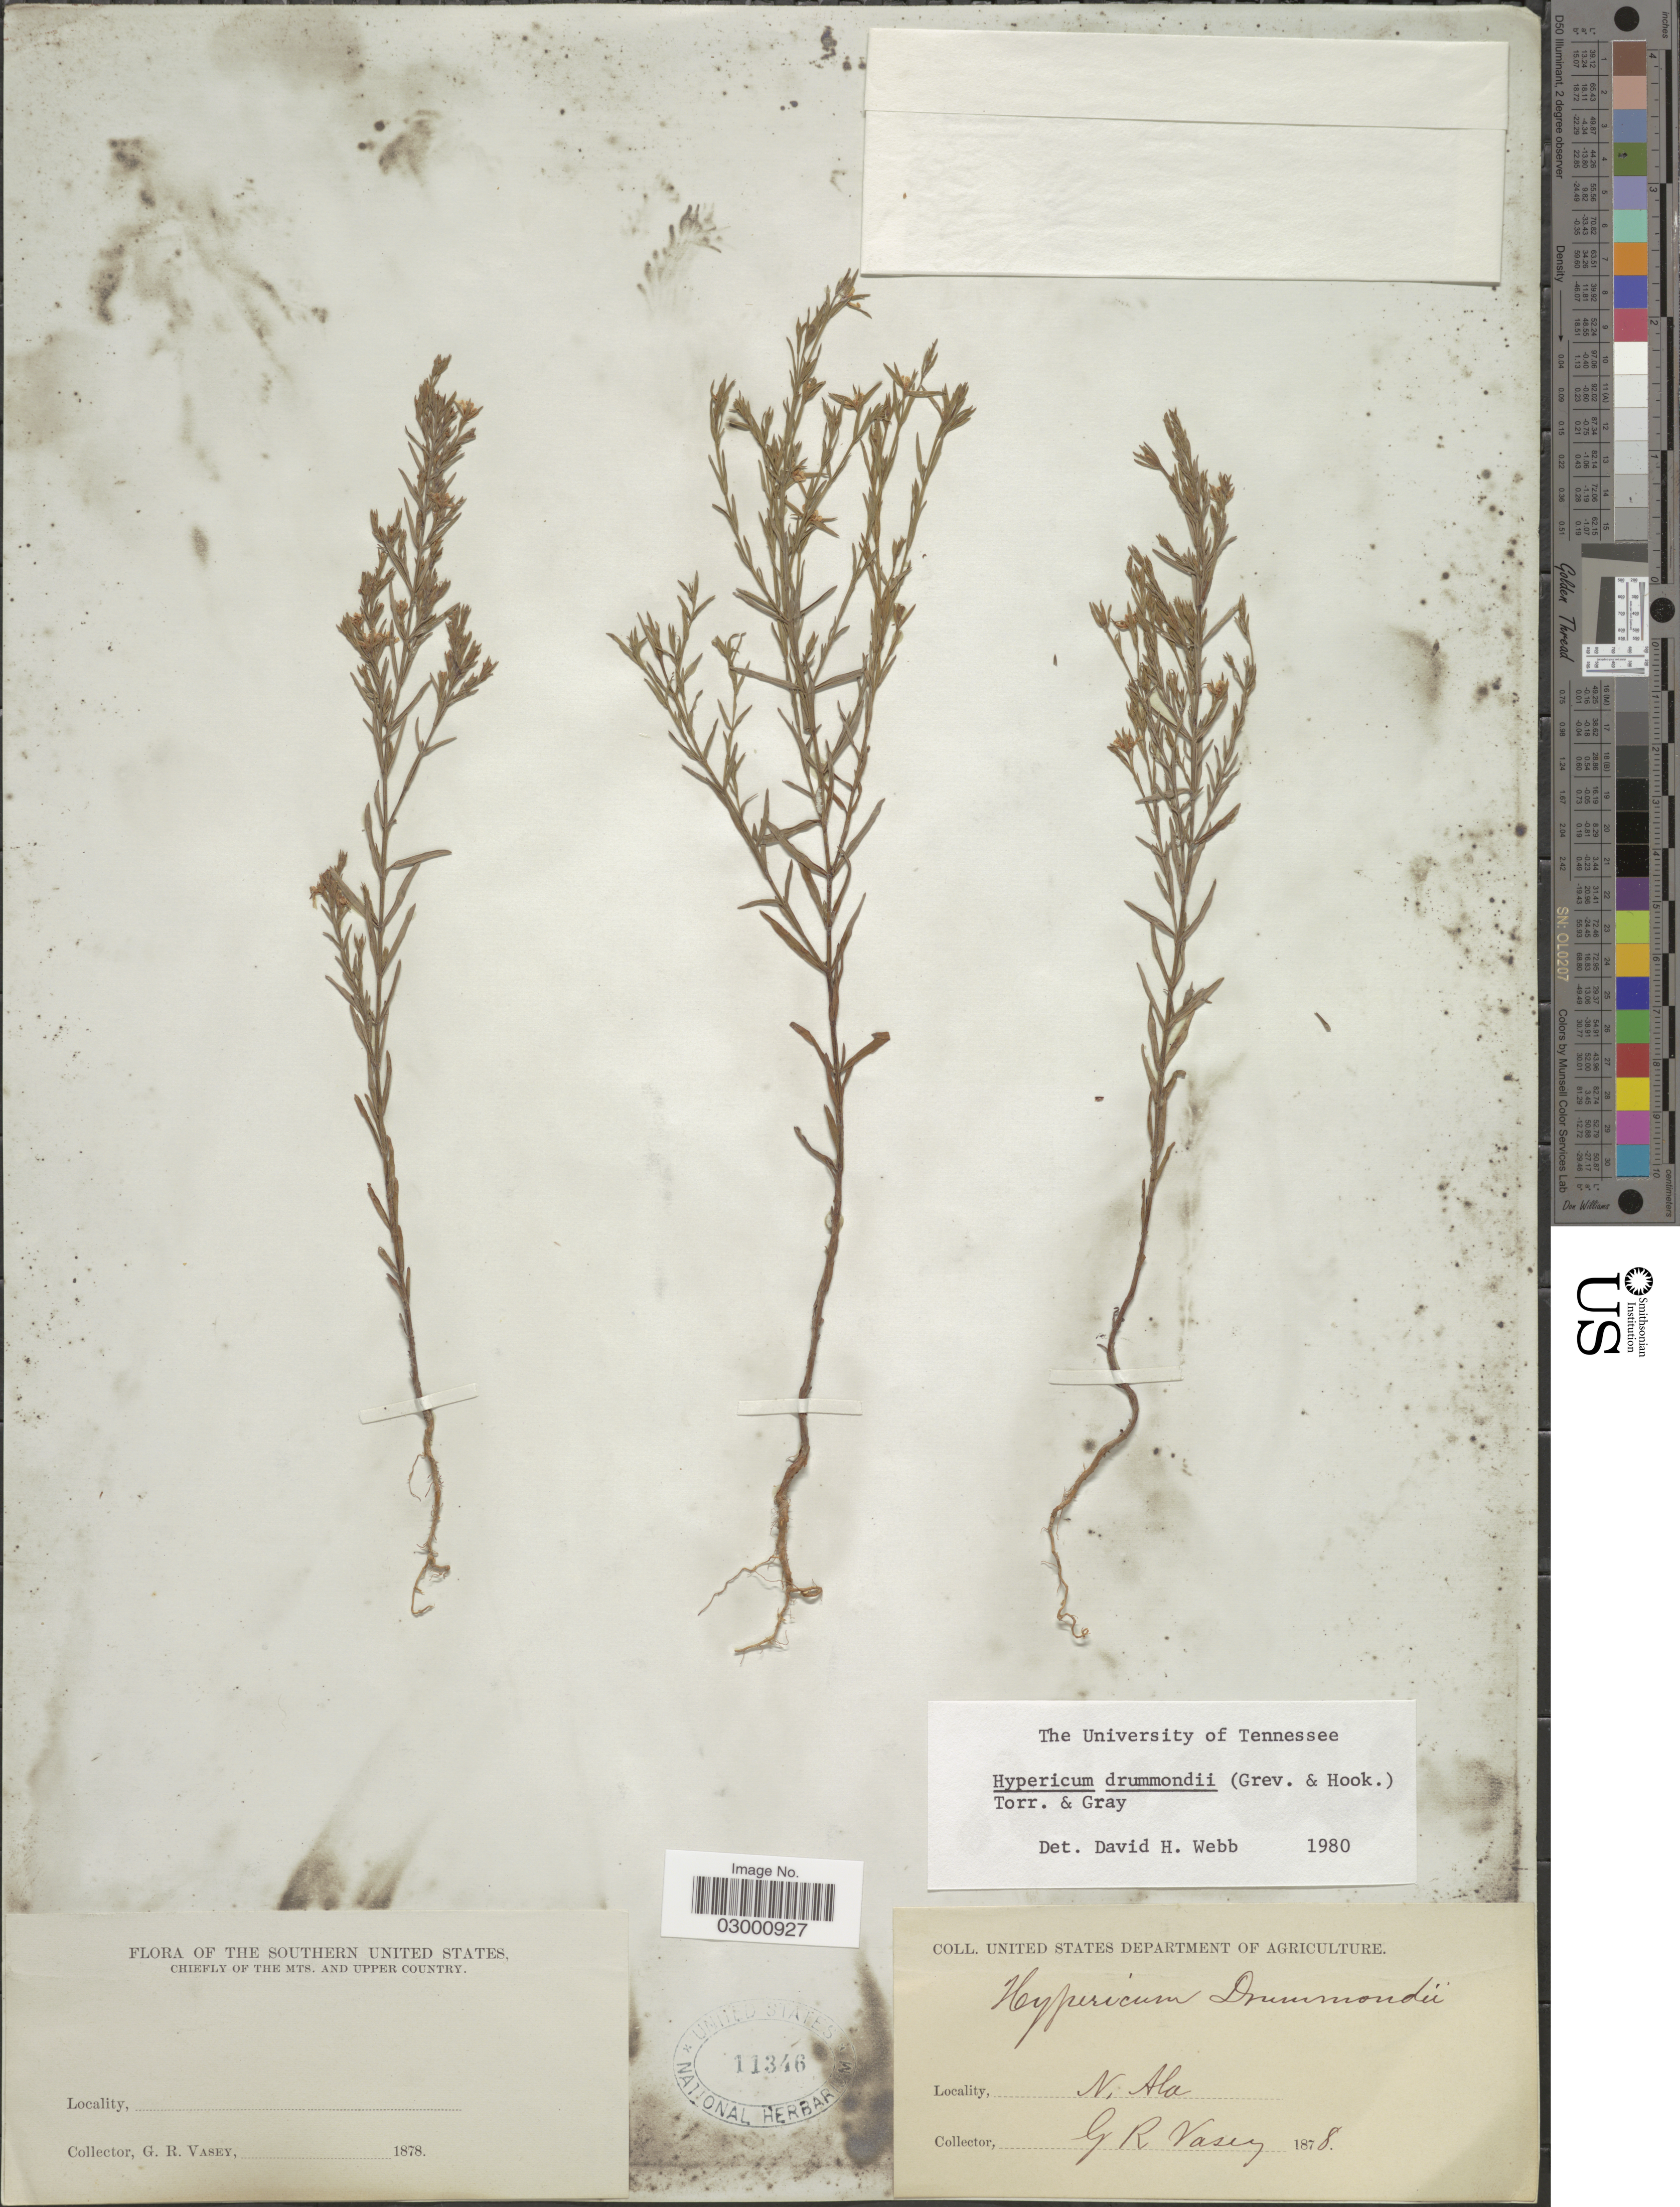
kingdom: Plantae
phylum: Tracheophyta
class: Magnoliopsida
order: Malpighiales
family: Hypericaceae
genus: Hypericum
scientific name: Hypericum drummondii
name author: (Grev. & Hook.) Torr. & A. Gray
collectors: G. R. Vasey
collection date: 1878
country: United States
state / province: Alabama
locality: Southern United States. Chiefly of the Mts. and Upper Country. N. Ala.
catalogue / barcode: US 11346